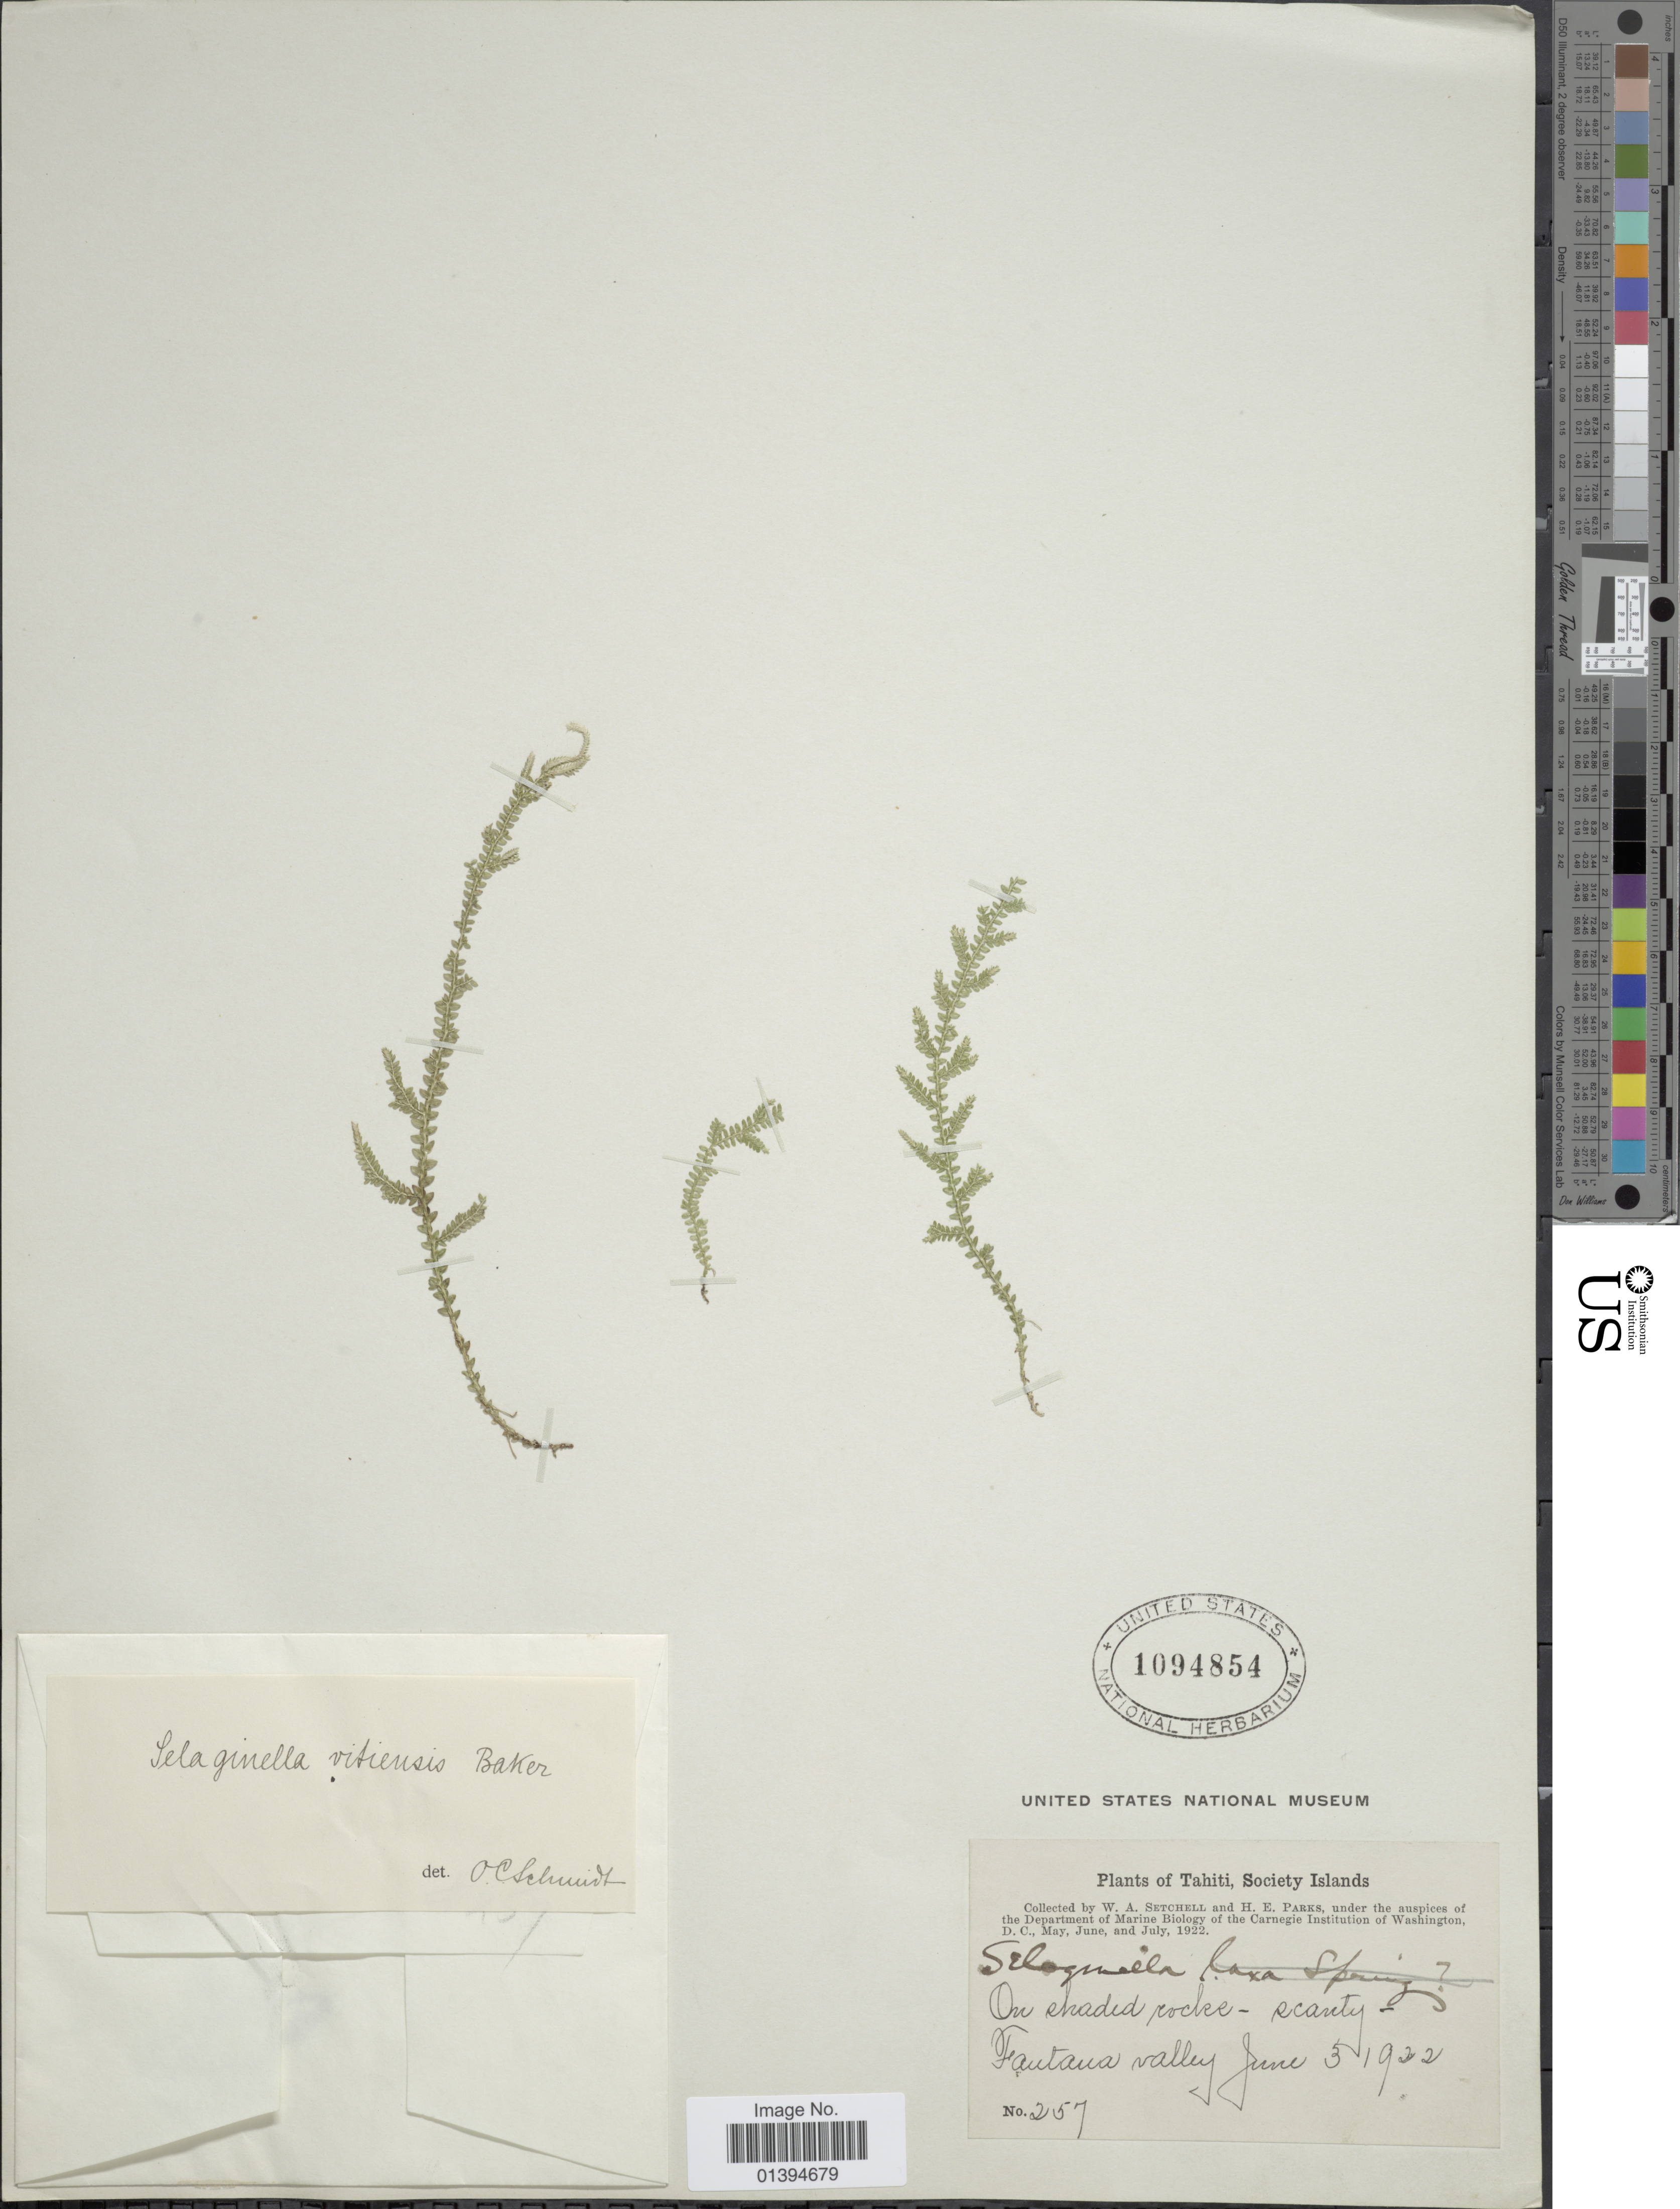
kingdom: Plantae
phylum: Tracheophyta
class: Lycopodiopsida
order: Selaginellales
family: Selaginellaceae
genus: Selaginella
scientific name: Selaginella societatis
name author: J.W. Moore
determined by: Florence, J.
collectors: W. Setchell & H. E. Parks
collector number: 257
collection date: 1922-06-03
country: French Polynesia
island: Tahiti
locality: Tahiti, Society Islands, Fantana valley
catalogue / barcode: US 1094854